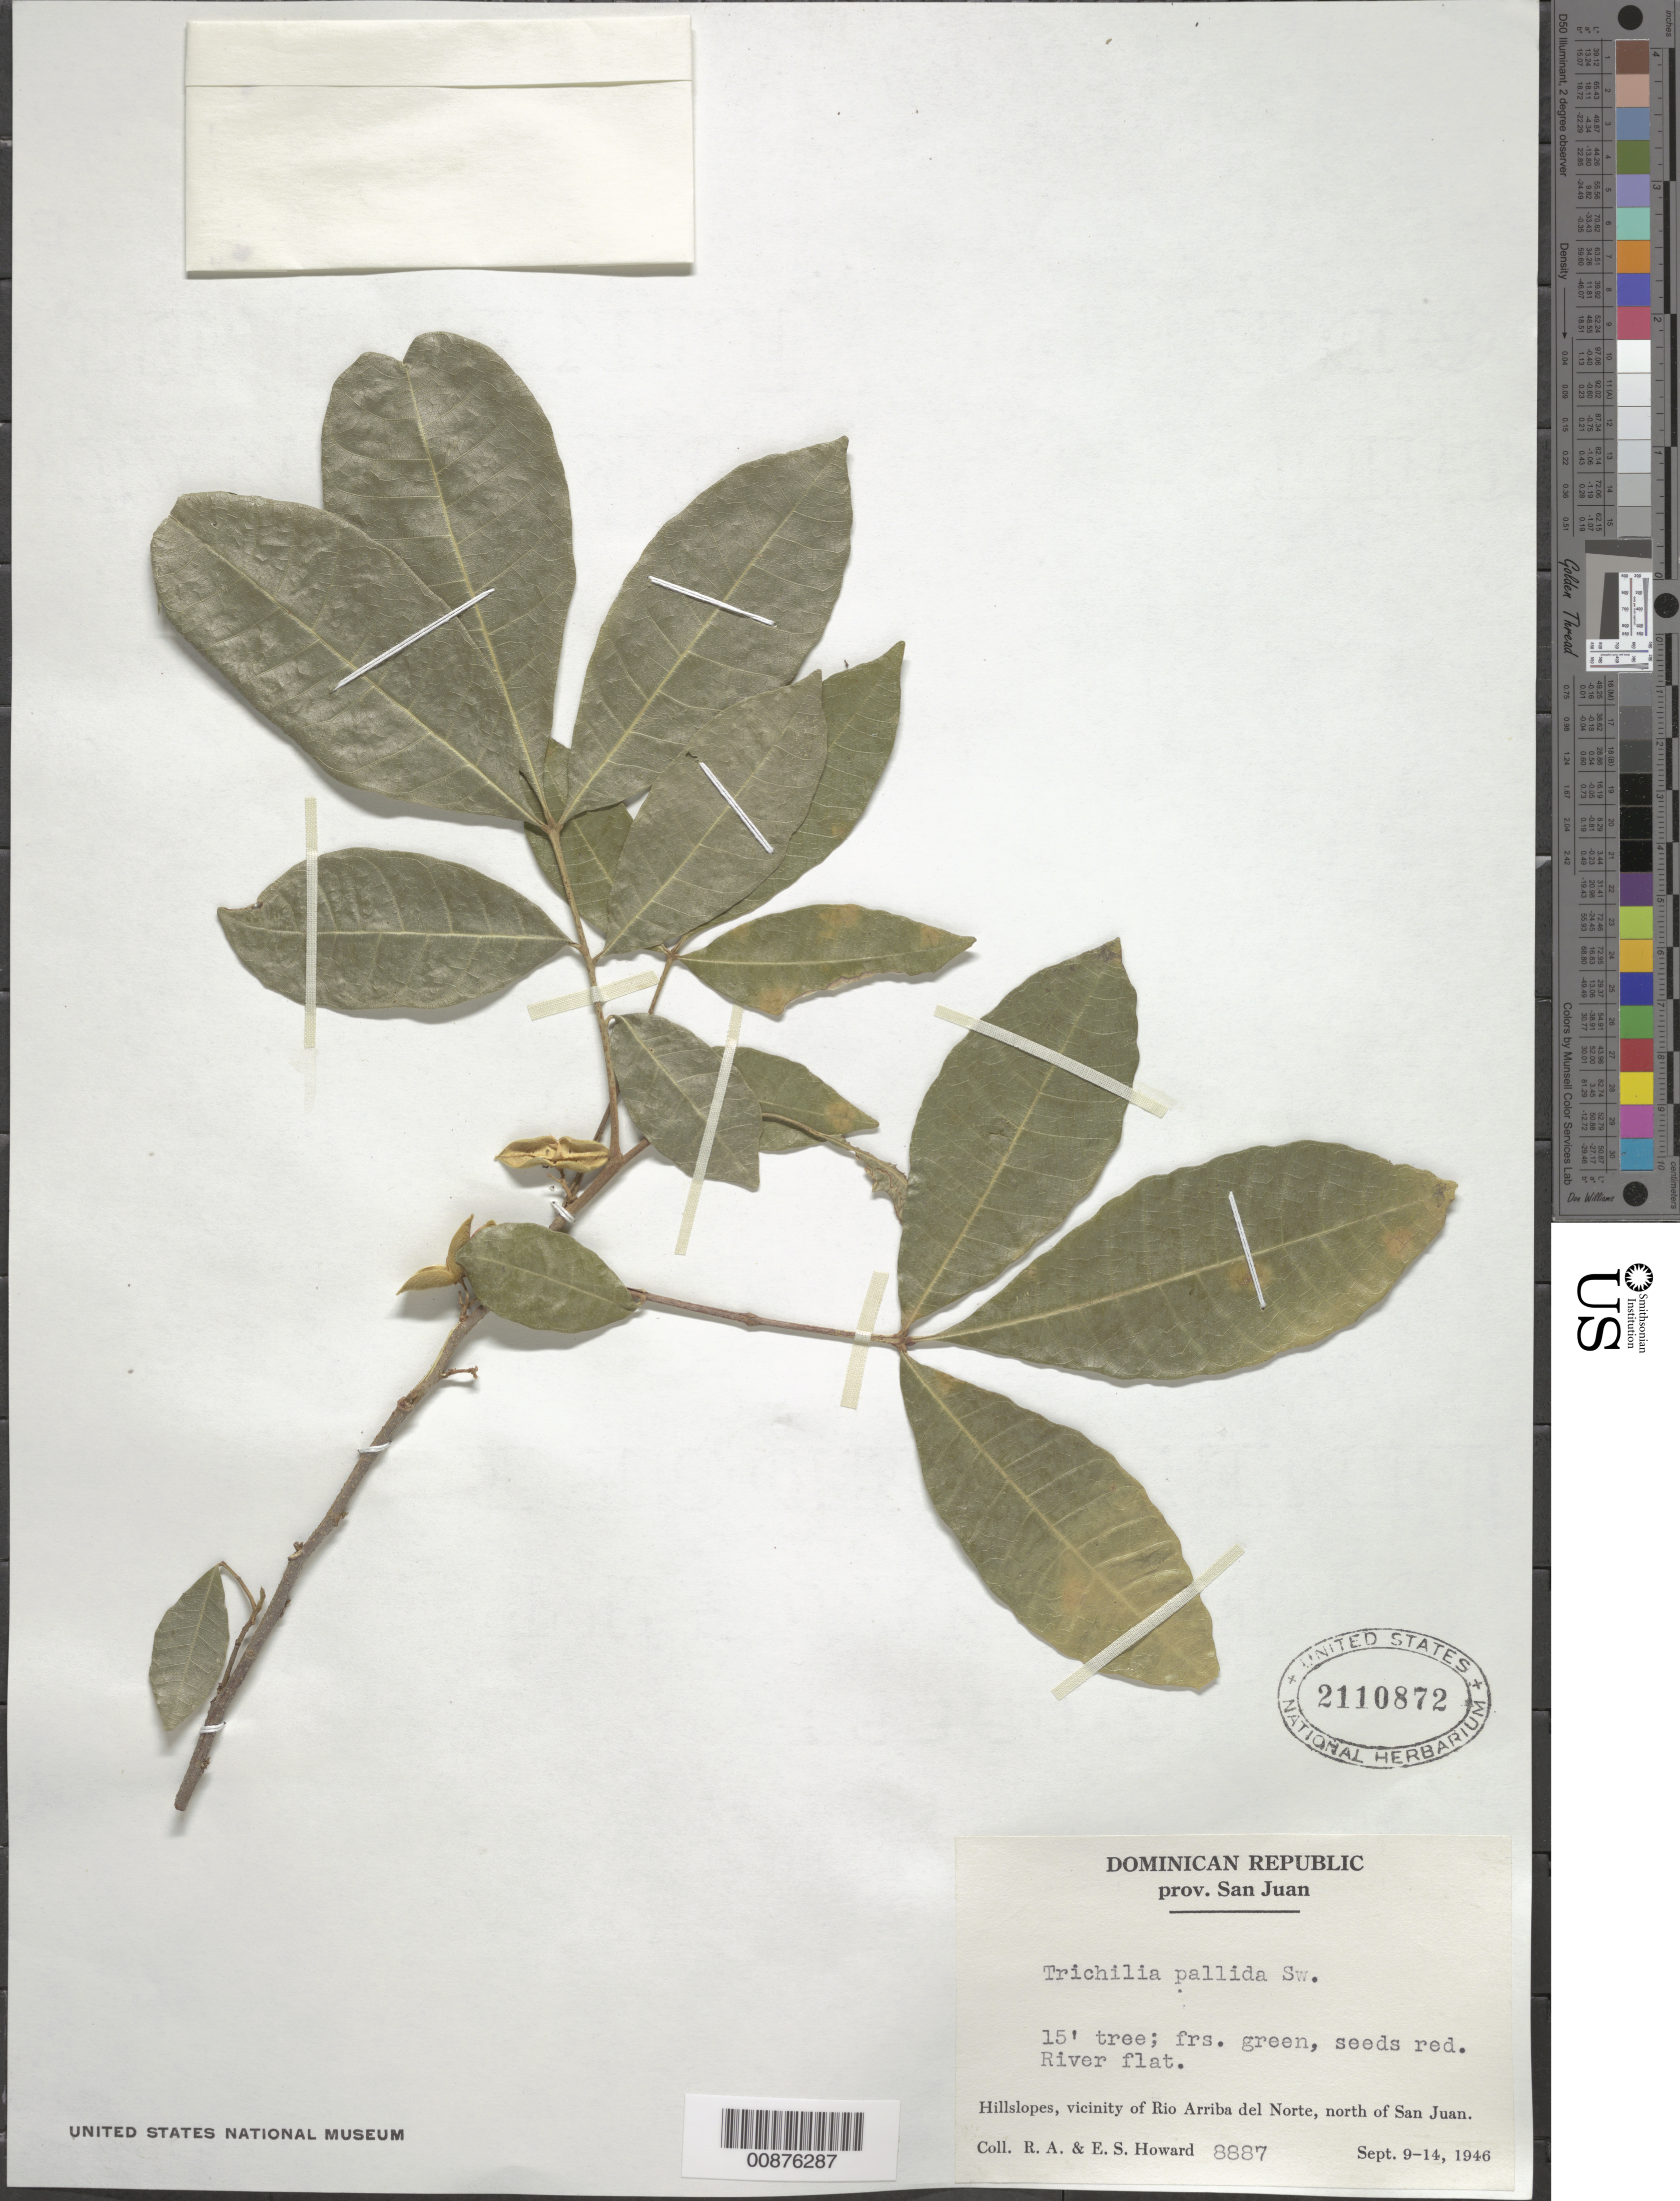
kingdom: Plantae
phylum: Tracheophyta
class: Magnoliopsida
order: Sapindales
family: Meliaceae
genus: Trichilia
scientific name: Trichilia pallida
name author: Sw.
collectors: R. A. Howard & E. S. Howard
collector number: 8887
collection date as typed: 09 Sep 1946 to 14 Sep 1946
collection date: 1946-09-09/1946-09-14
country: Dominican Republic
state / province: San Juan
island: Hispaniola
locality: Vicinity of Rio Arriba del Norte, N of San Juan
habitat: River flat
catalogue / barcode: US 2110872